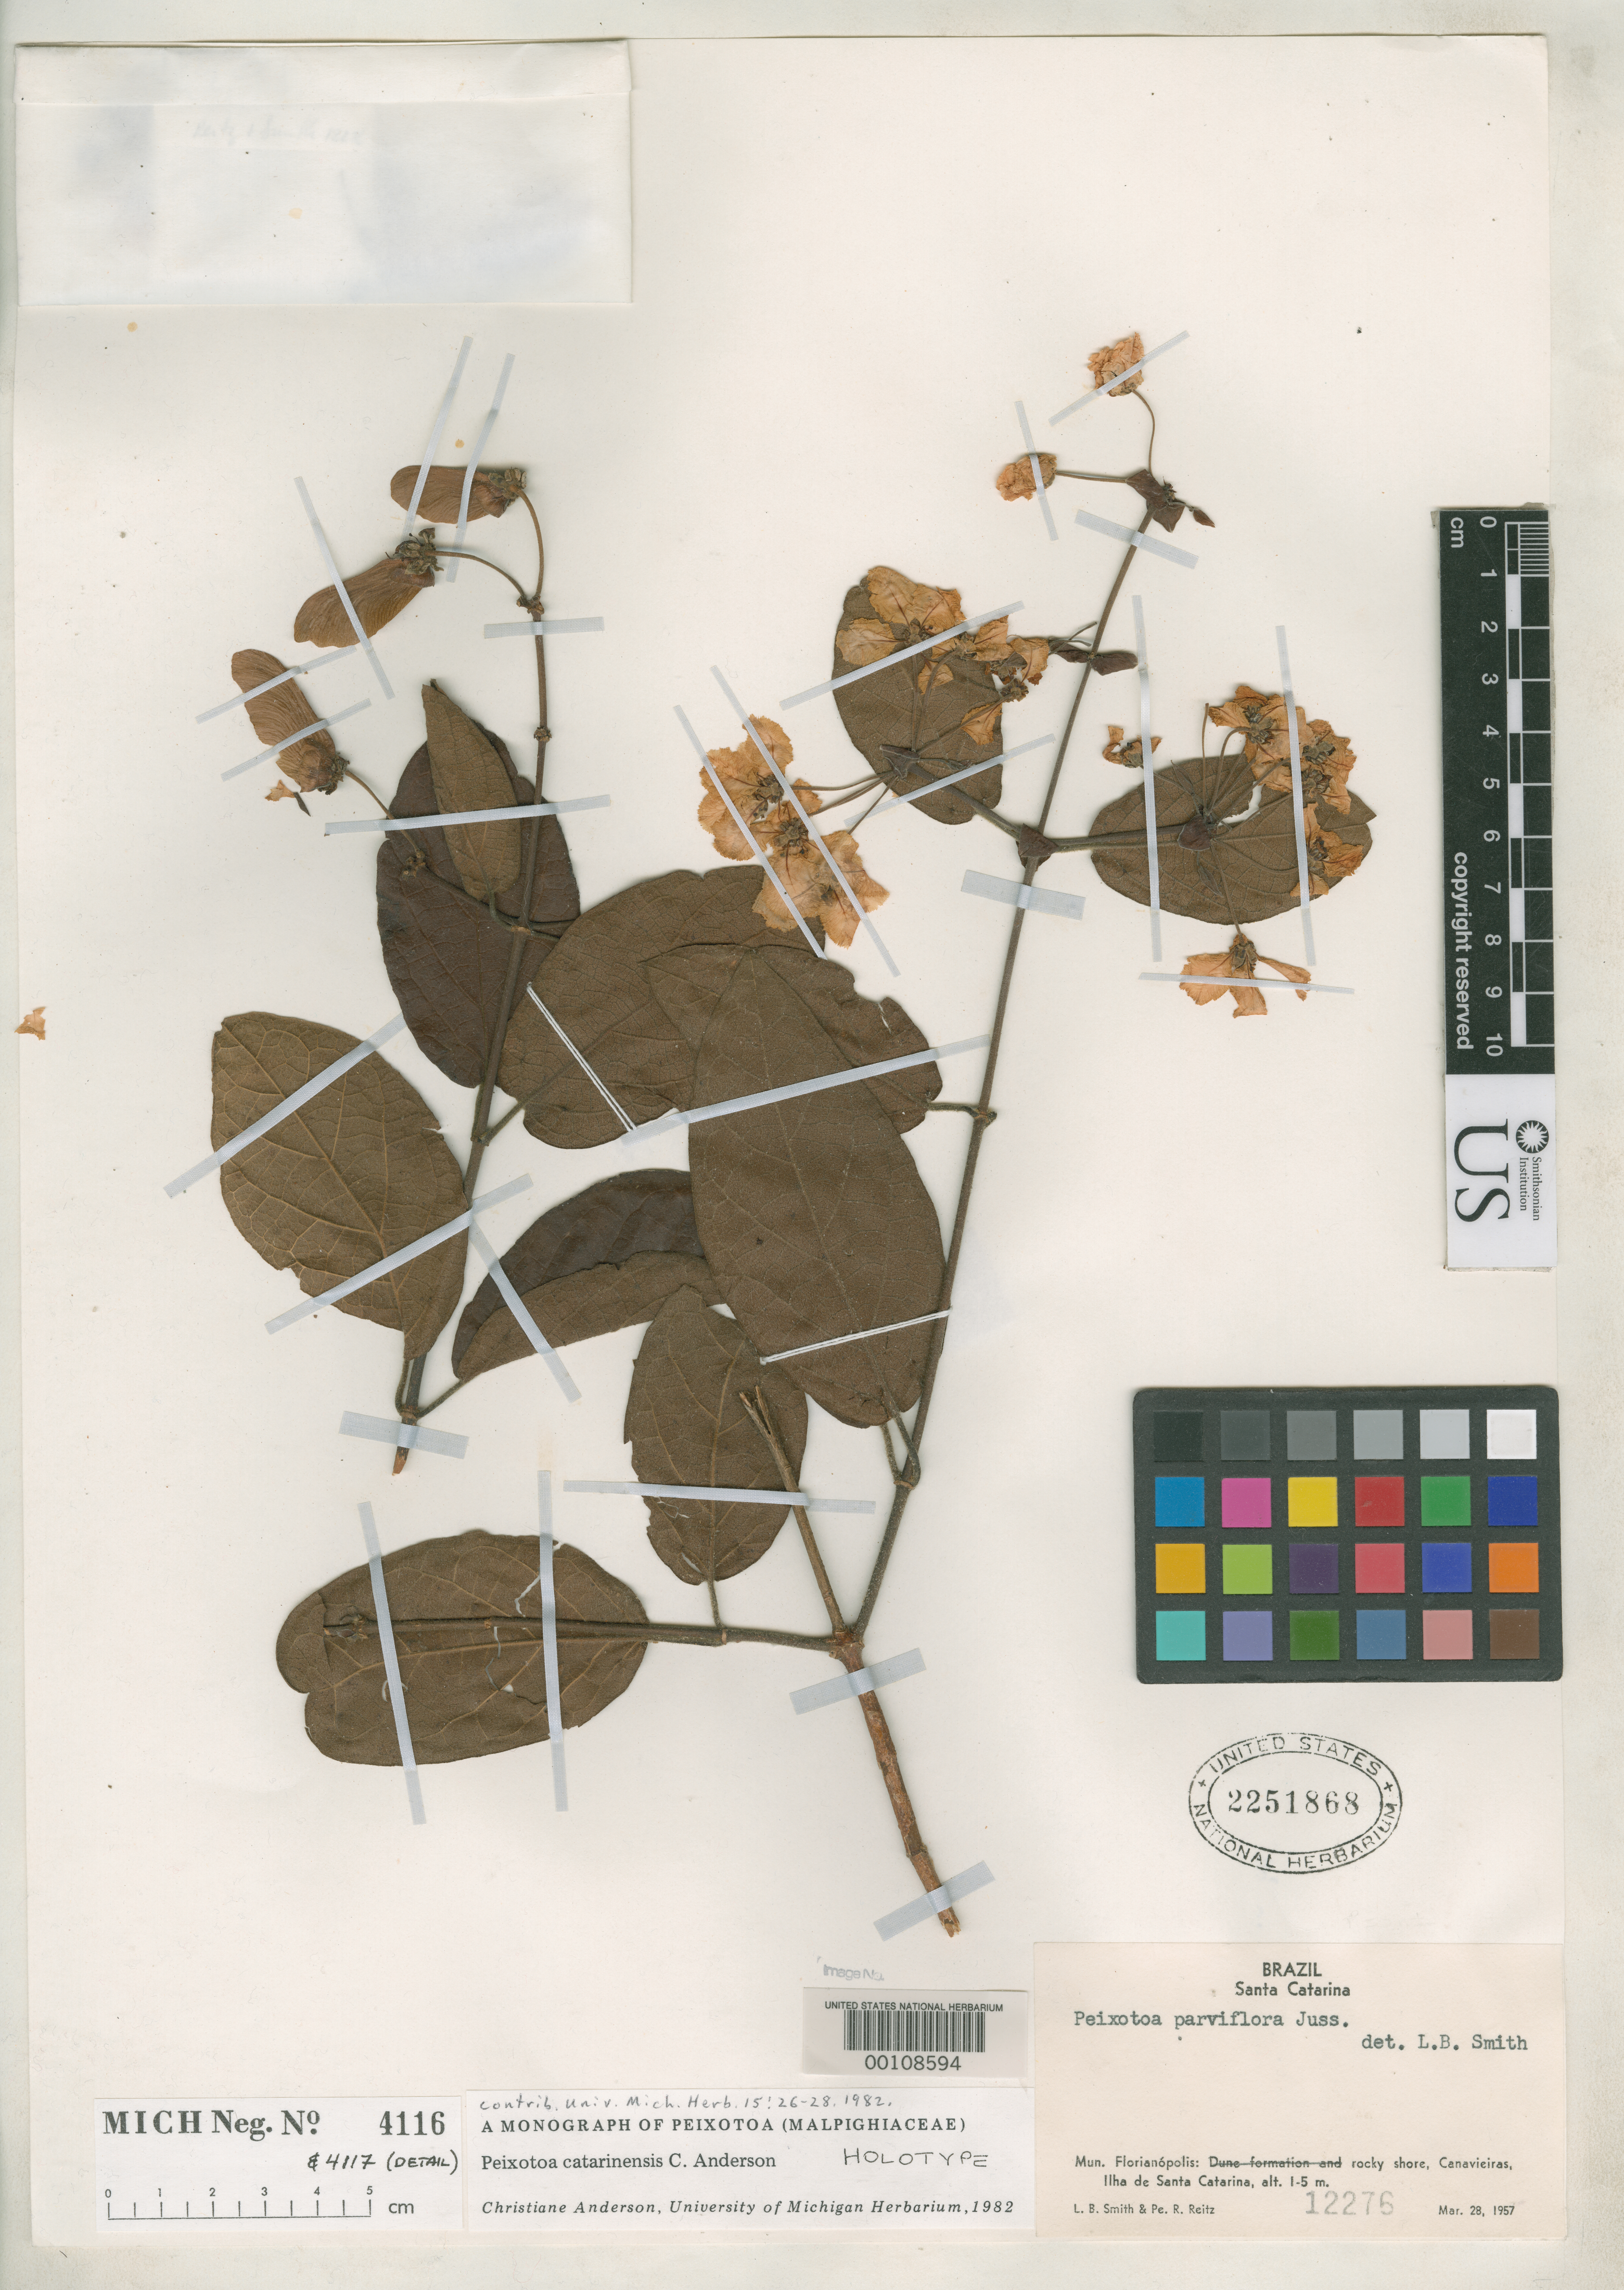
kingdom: Plantae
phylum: Tracheophyta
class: Magnoliopsida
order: Malpighiales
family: Malpighiaceae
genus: Peixotoa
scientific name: Peixotoa catarinensis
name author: C.E. Anderson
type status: Holotype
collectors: L. Smith & R. Reitz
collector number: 12276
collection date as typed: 28 Mar 1957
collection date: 1957-03-28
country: Brazil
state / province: Santa Catarina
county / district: Florianópolis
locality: Canavieiras, Ilha de Santa Catarina.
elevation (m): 1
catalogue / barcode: US 2251868